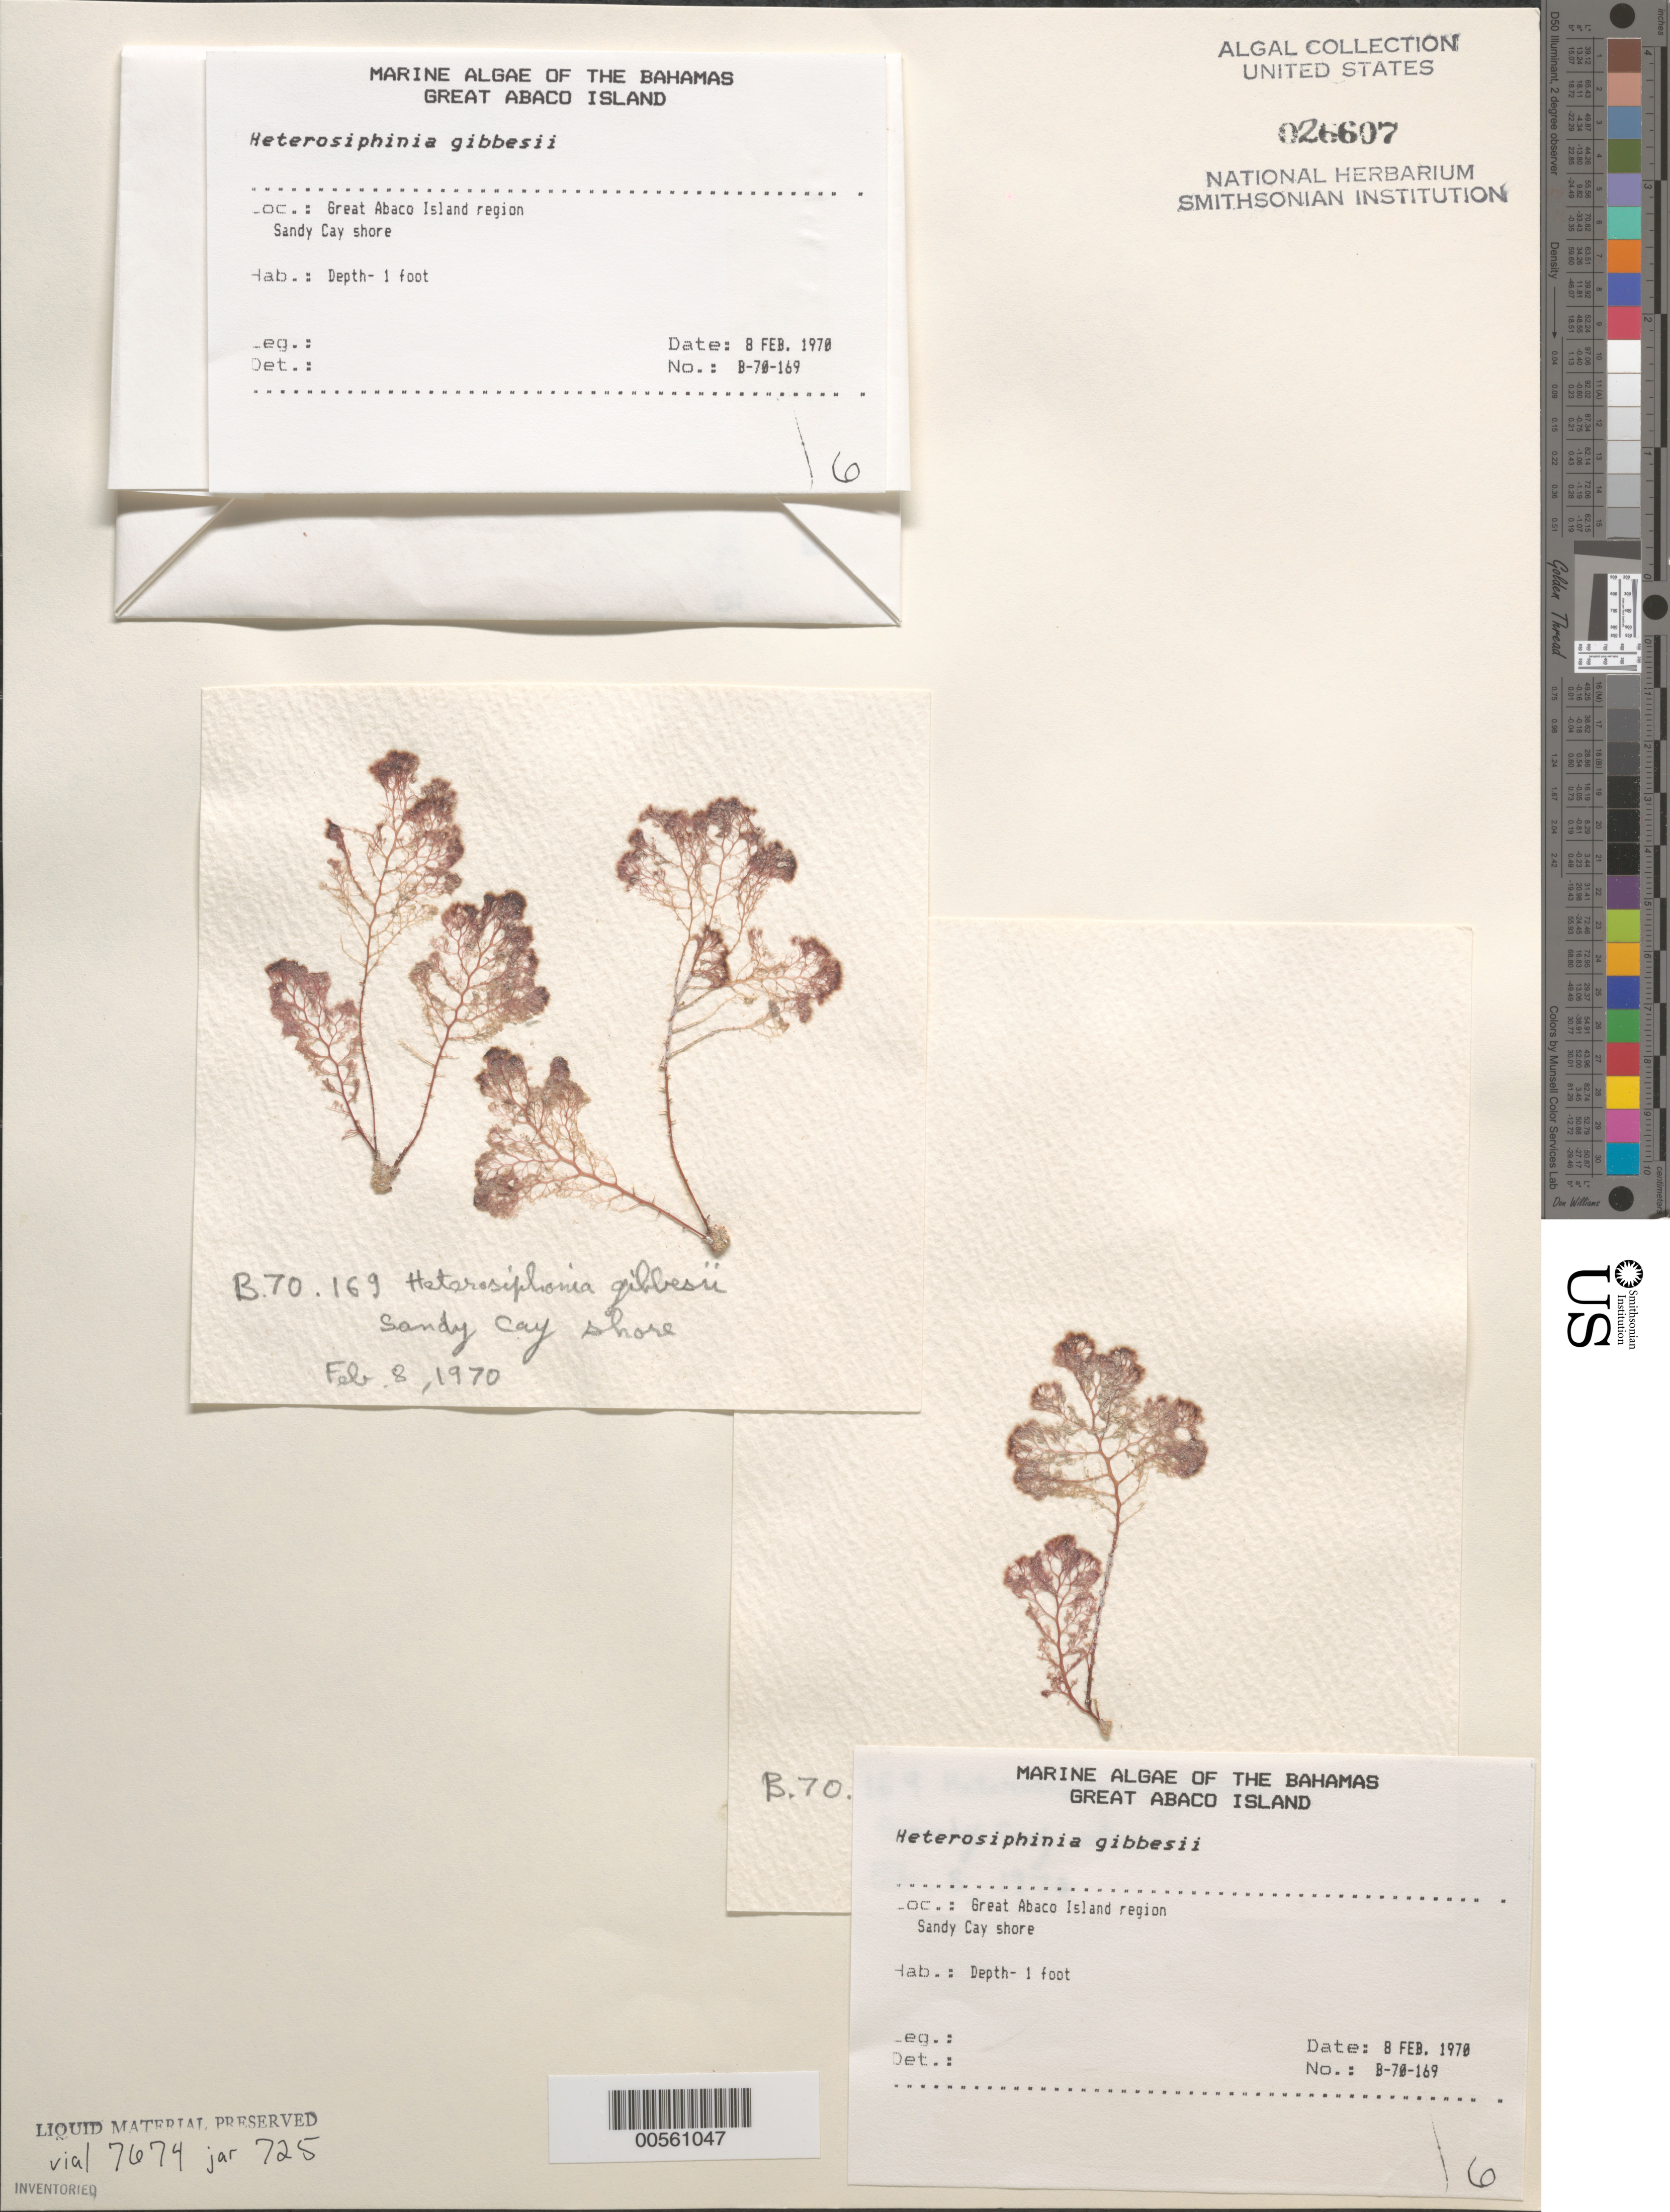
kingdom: Plantae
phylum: Rhodophyta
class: Florideophyceae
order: Ceramiales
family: Dasyaceae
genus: Heterosiphonia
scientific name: Heterosiphonia gibbesii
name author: (Harv.)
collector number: B-70-169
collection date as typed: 08 Feb 1970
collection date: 1970-02-08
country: Bahamas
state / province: Abaco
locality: Sandy cay, great abaco island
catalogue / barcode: US 26607